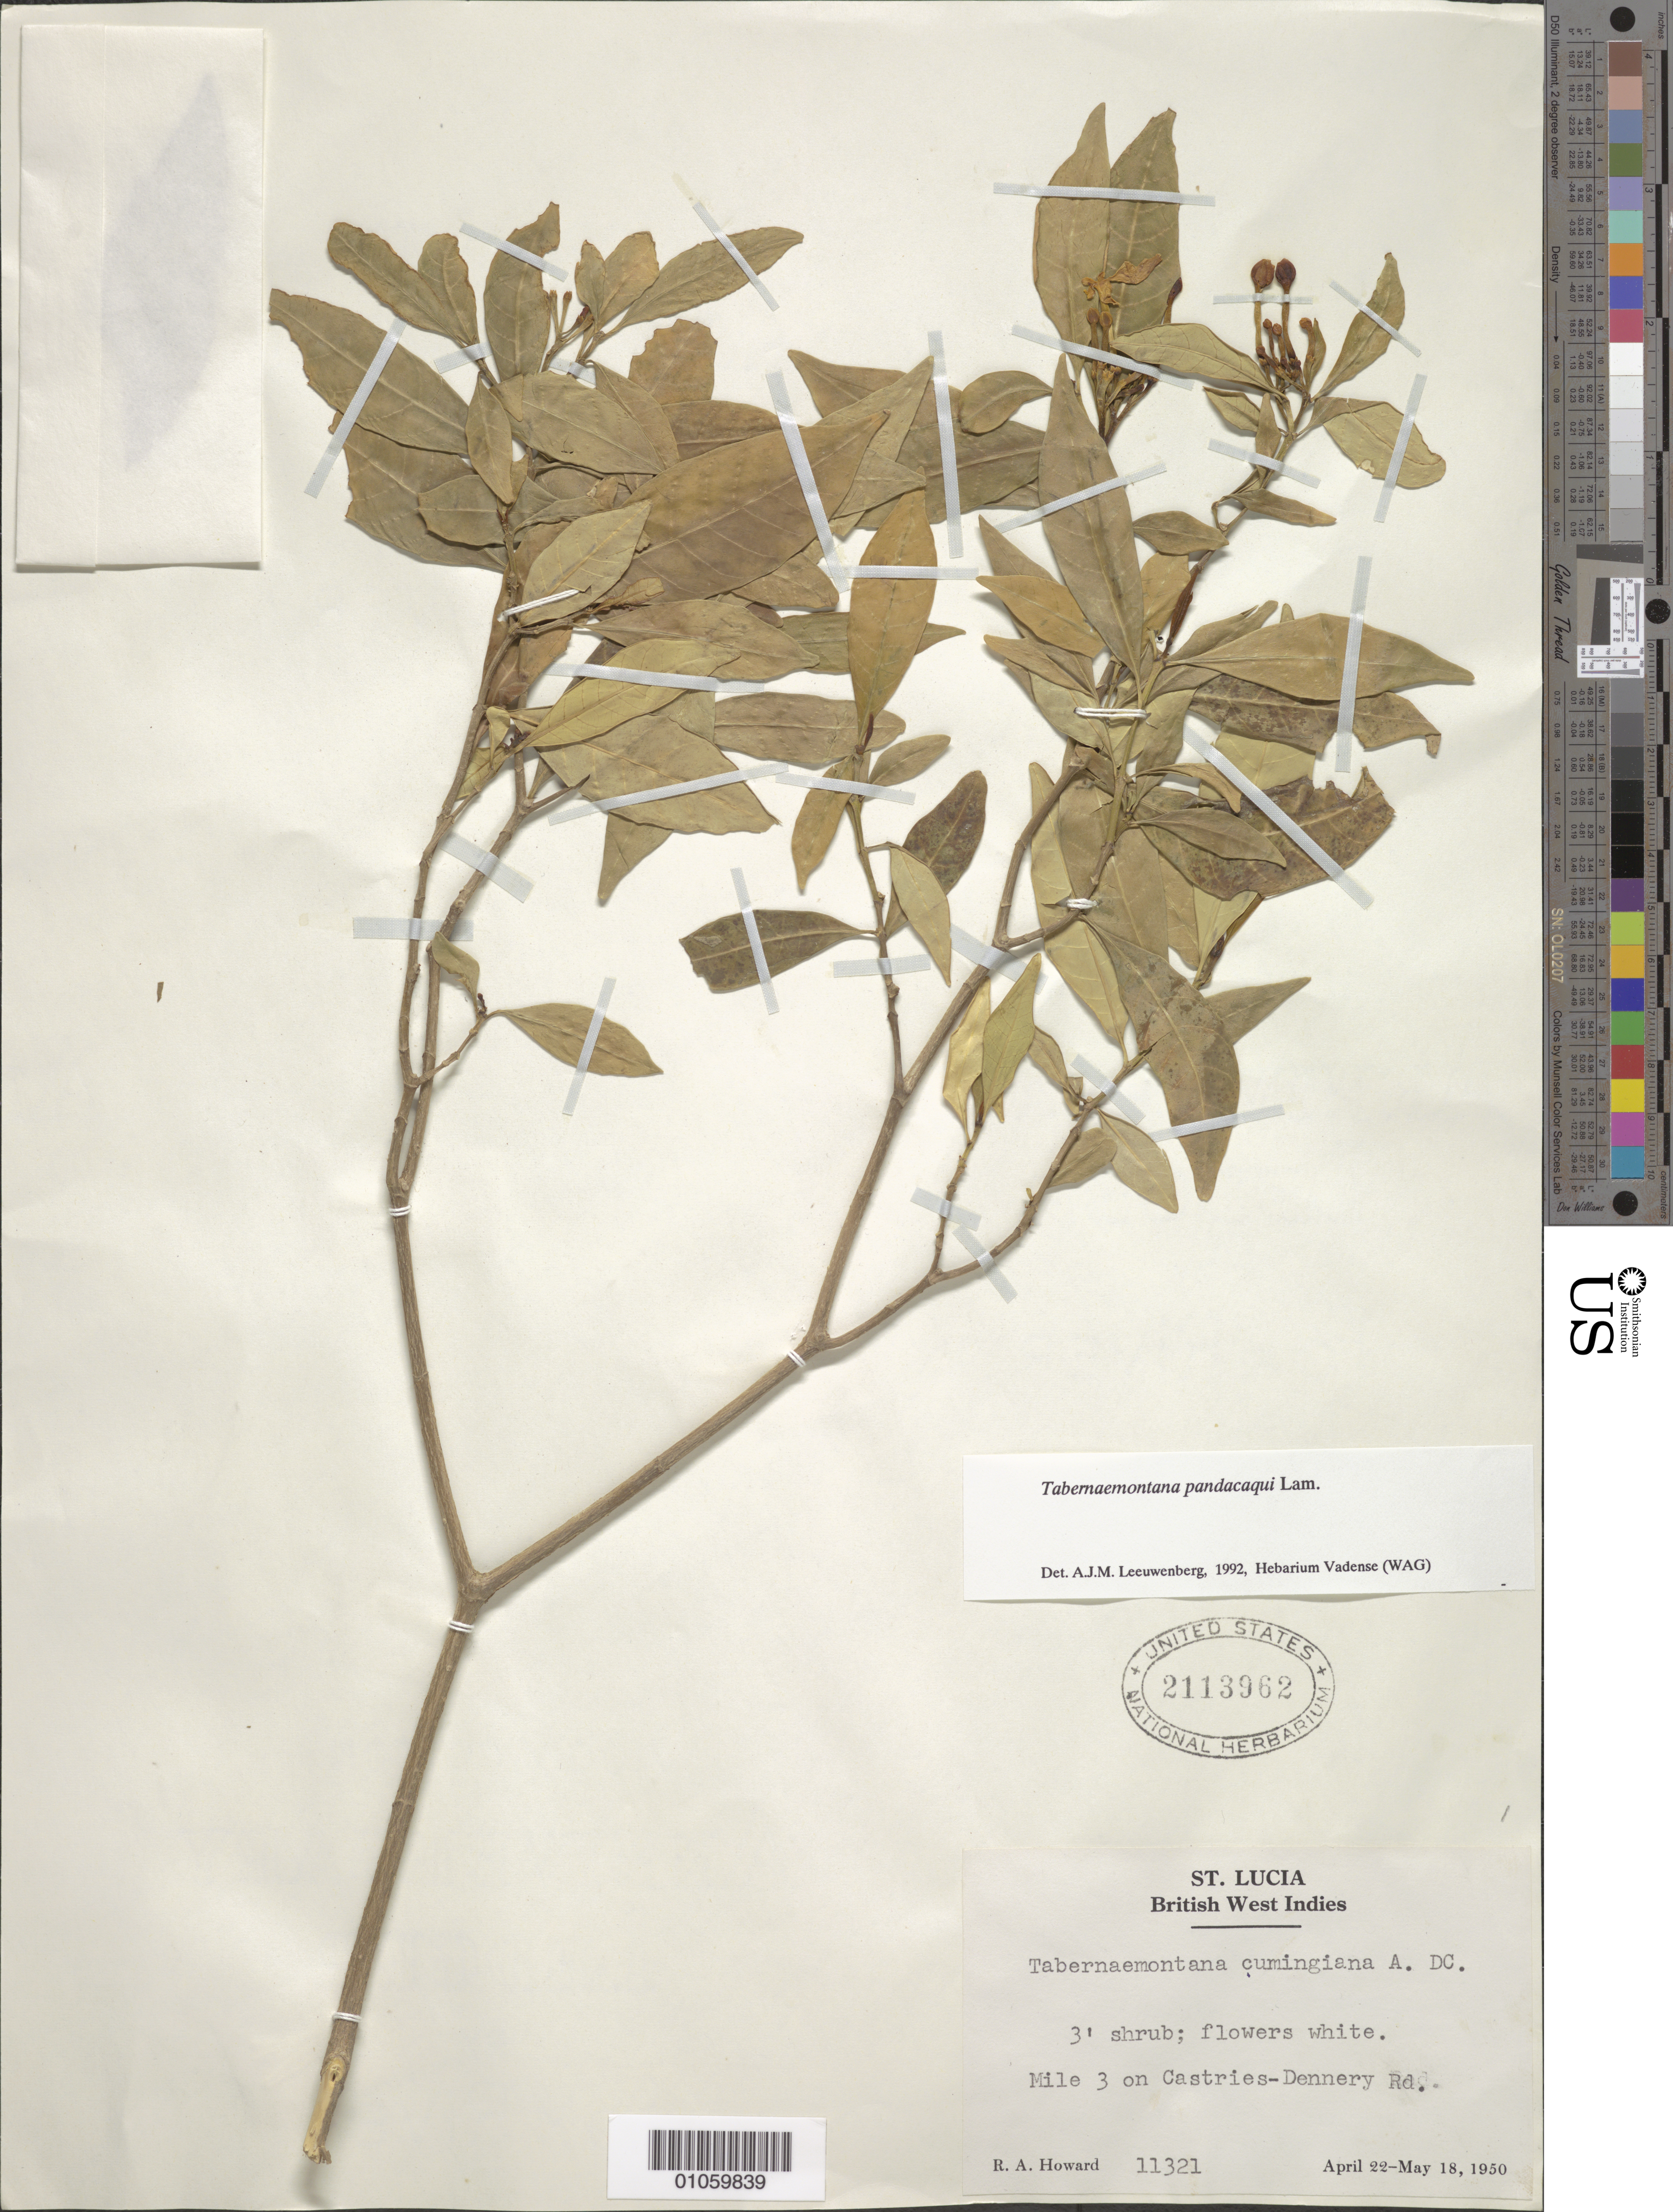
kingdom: Plantae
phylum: Tracheophyta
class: Magnoliopsida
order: Gentianales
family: Apocynaceae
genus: Tabernaemontana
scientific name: Tabernaemontana pandacaqui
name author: Poir.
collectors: R. A. Howard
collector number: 11321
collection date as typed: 22 Apr 1950 to 18 May 1950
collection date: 1950-04-22/1950-05-18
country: St. Lucia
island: St. Lucia I.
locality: Mile 3 on Castries-Dennery Rd.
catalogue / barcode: US 2113962